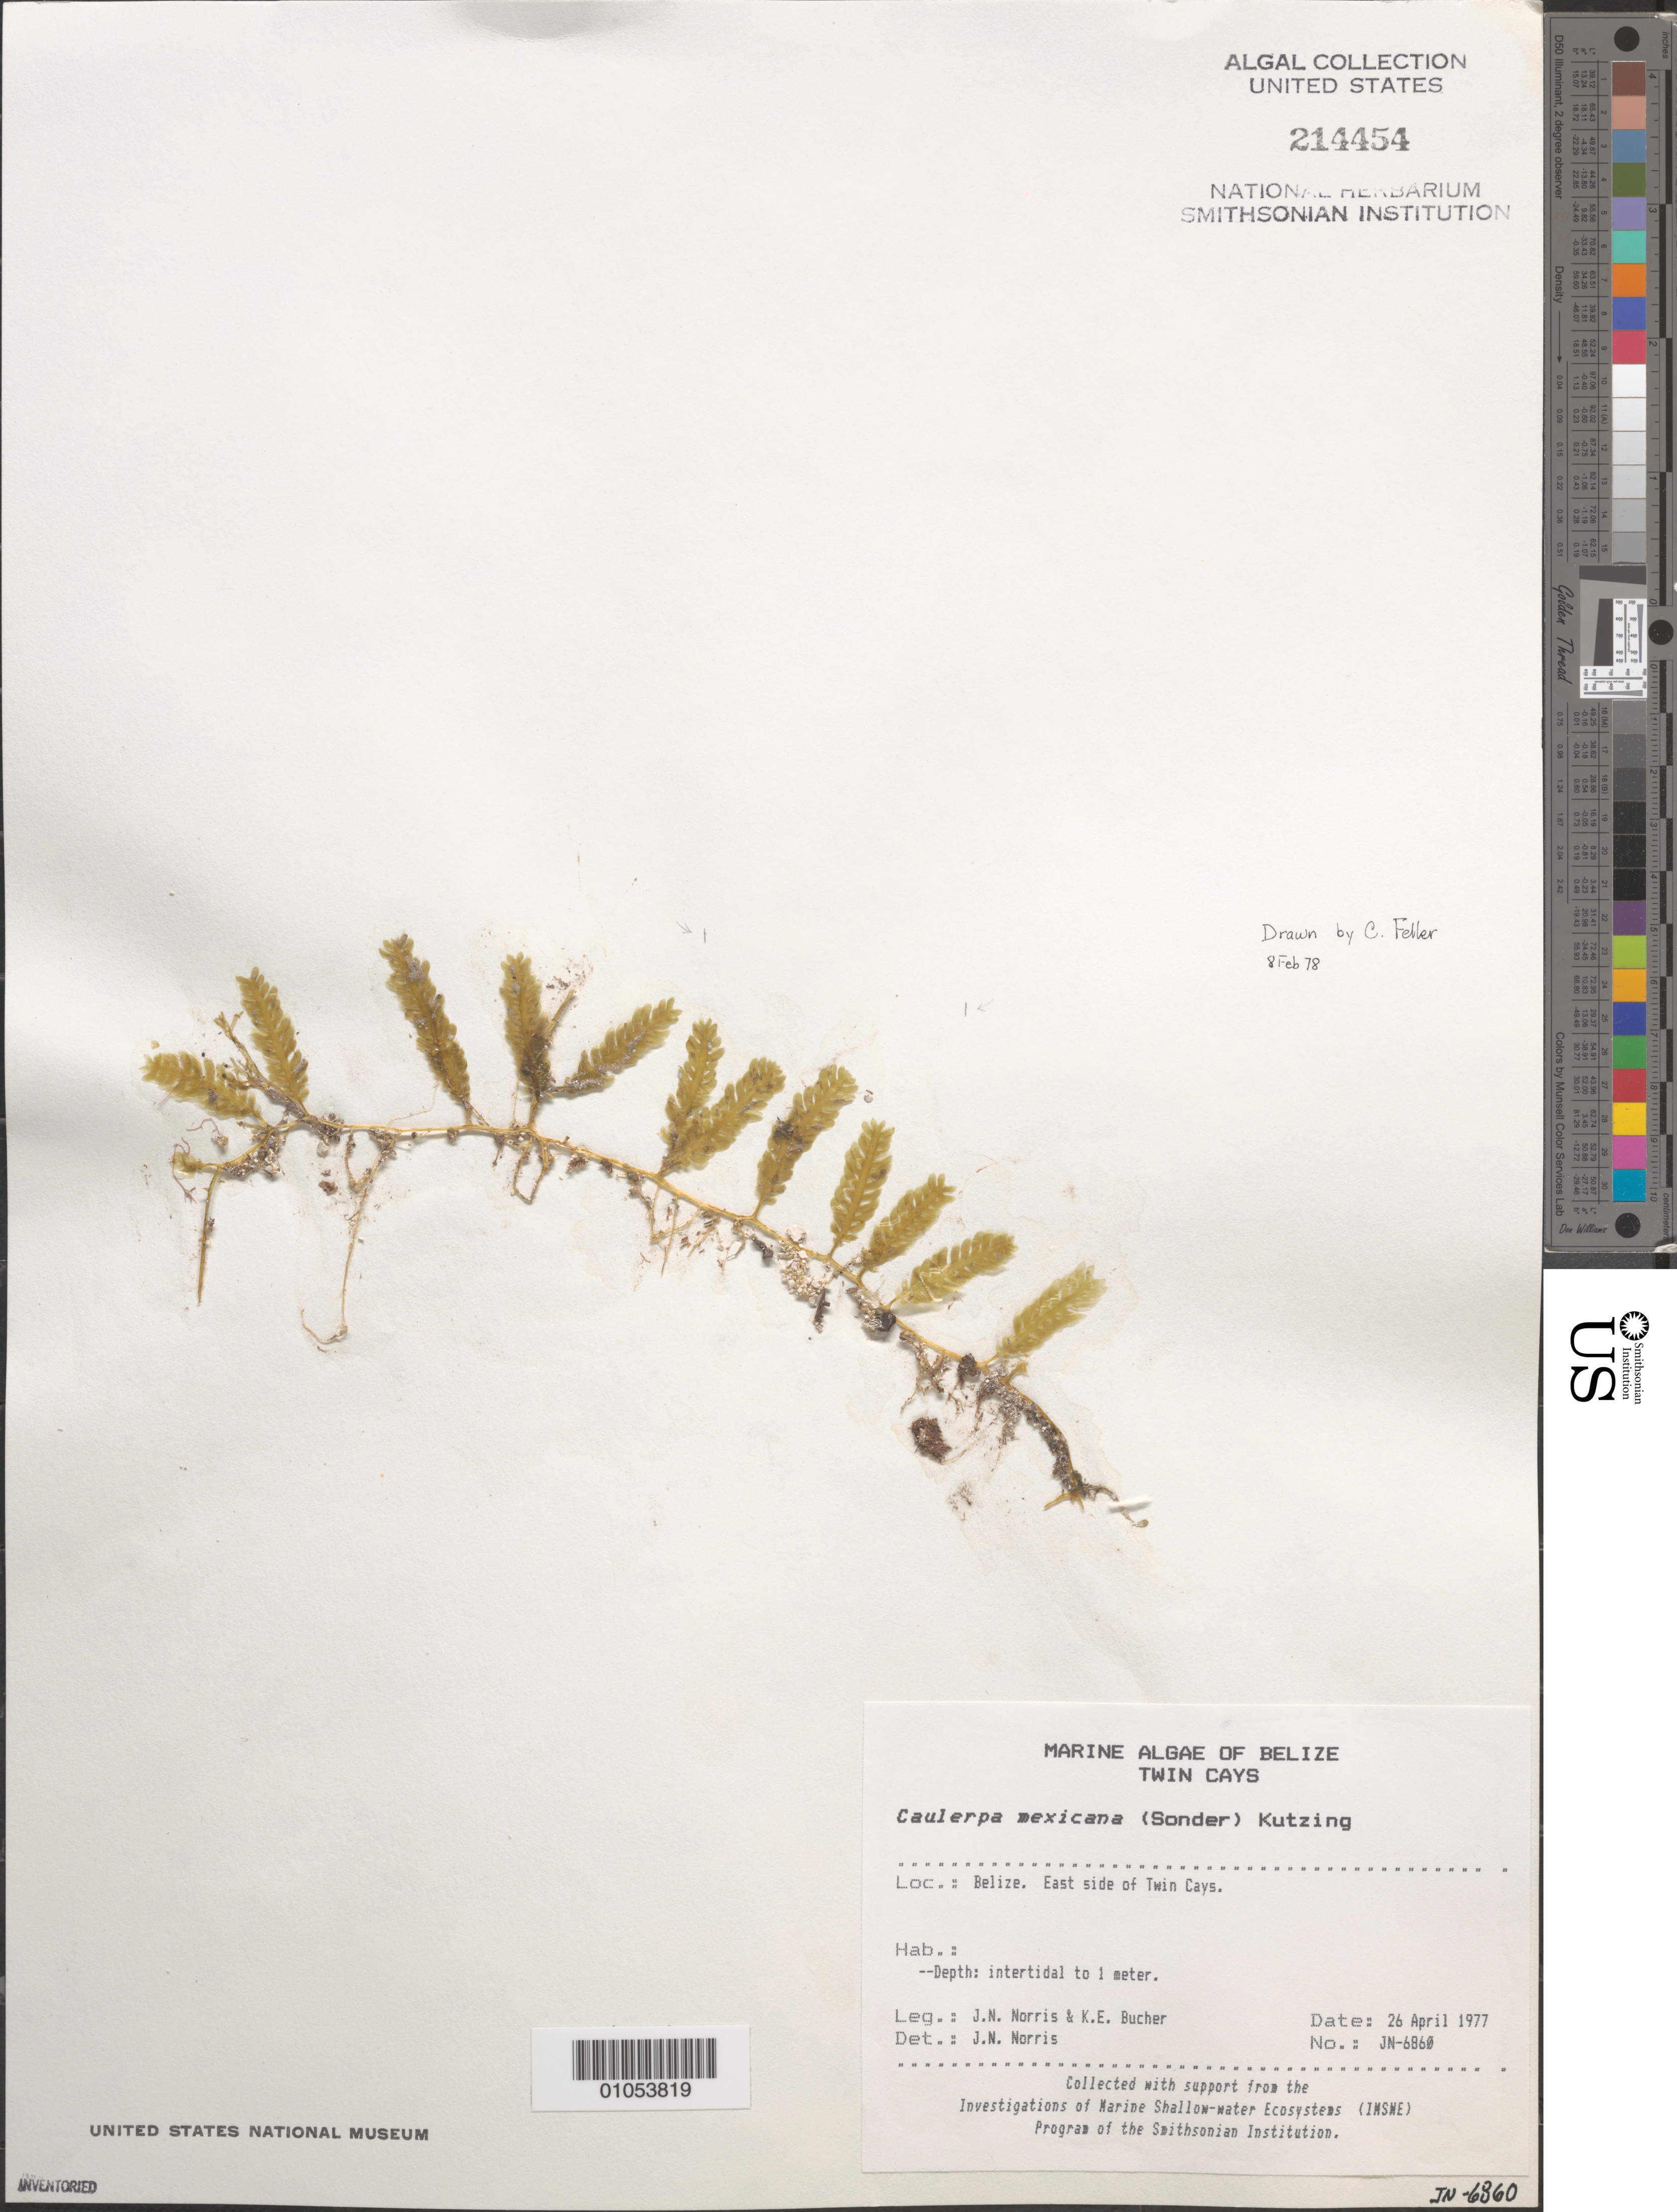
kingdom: Plantae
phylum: Chlorophyta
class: Ulvophyceae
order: Bryopsidales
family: Caulerpaceae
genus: Caulerpa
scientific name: Caulerpa mexicana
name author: Sond. ex Kütz.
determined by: Norris, James N.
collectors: J. N. Norris & K. E. Bucher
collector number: JN-6860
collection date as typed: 26 Apr 1977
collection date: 1977-04-26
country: Belize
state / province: Stann Creek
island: Twin Cays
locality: East side of Twin Cays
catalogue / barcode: US 214454